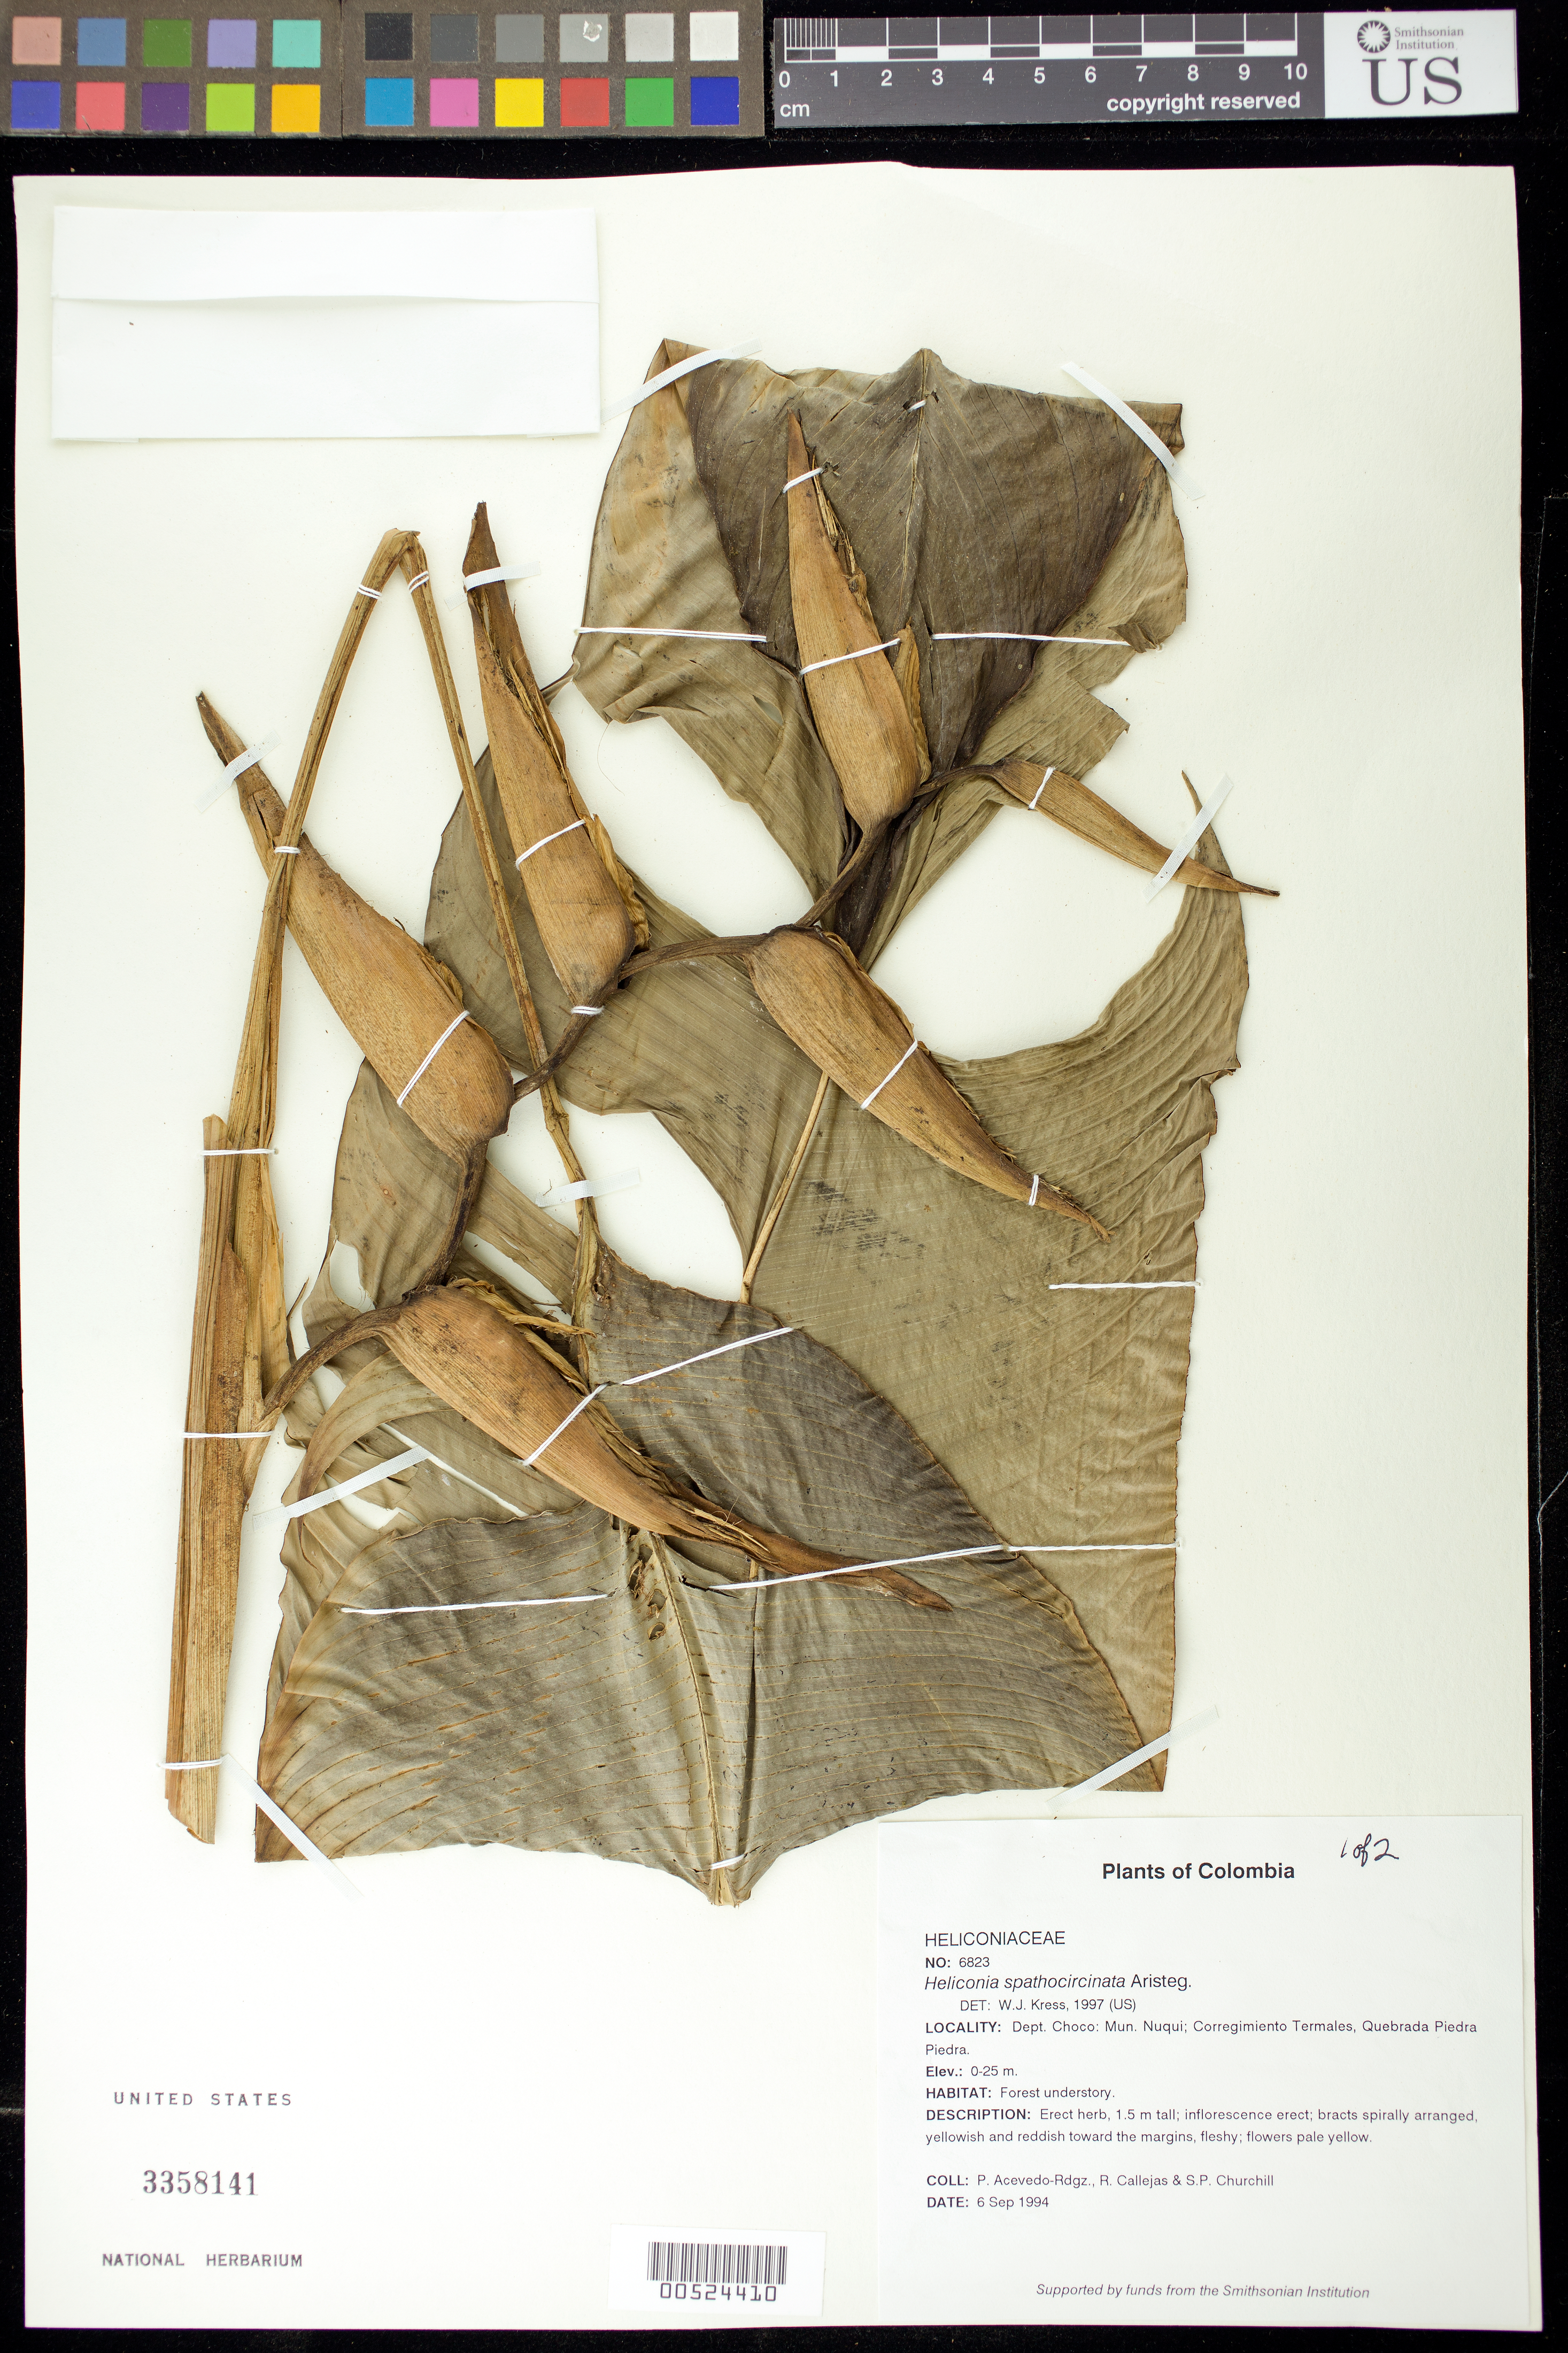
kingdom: Plantae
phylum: Tracheophyta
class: Liliopsida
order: Zingiberales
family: Heliconiaceae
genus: Heliconia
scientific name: Heliconia spathocircinata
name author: Aristeg.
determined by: Kress, W. J., (US), Smithsonian Institution - National Museum of Natural History (UNITED STATES)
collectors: P. Acevedo-Rodr., R. Callejas & S. Churchill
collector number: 6823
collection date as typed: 06 Sep 1994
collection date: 1994-09-06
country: Colombia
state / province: Chocó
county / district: Nuqui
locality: Depart. Choco; Mun. Nuqui; Corregimiento Termales. Quebrada Piedra Piedra.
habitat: Forest understory.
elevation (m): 0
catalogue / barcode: US 3358141